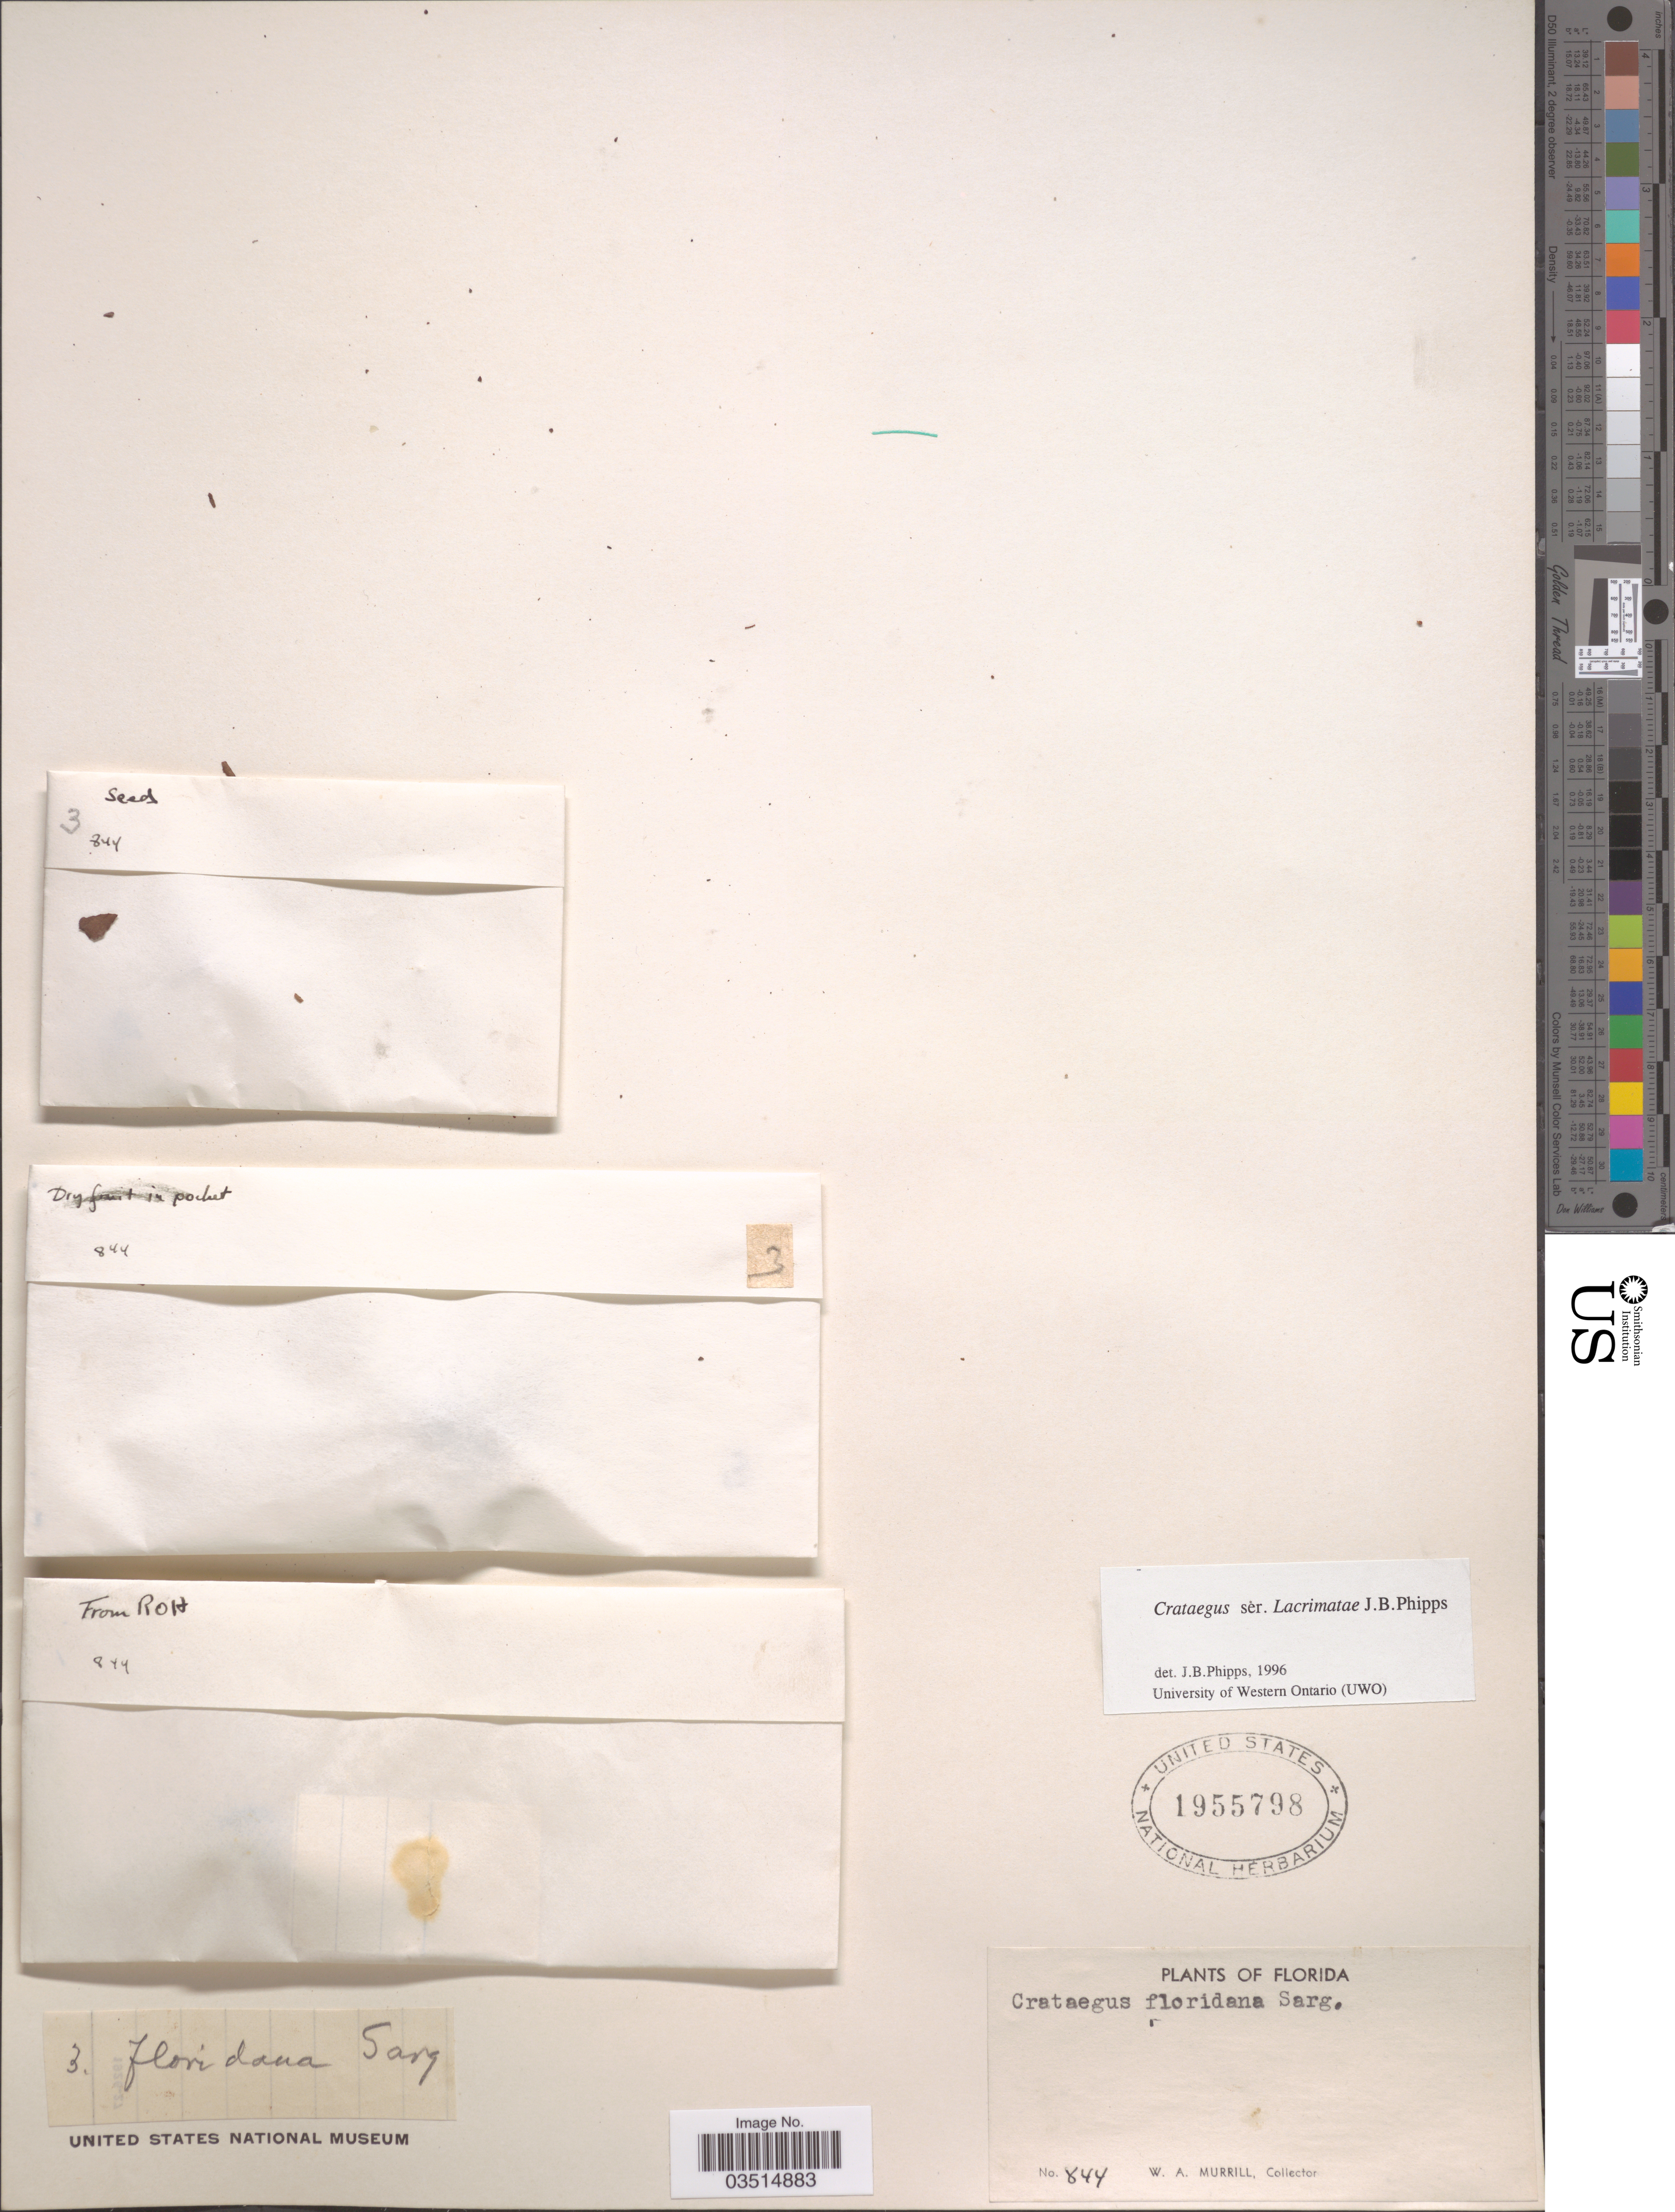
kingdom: Plantae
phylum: Tracheophyta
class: Magnoliopsida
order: Rosales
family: Rosaceae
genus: Crataegus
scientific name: Crataegus floridana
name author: Sarg.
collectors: W. A. Murrill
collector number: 844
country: United States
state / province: Florida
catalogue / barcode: US 1955798